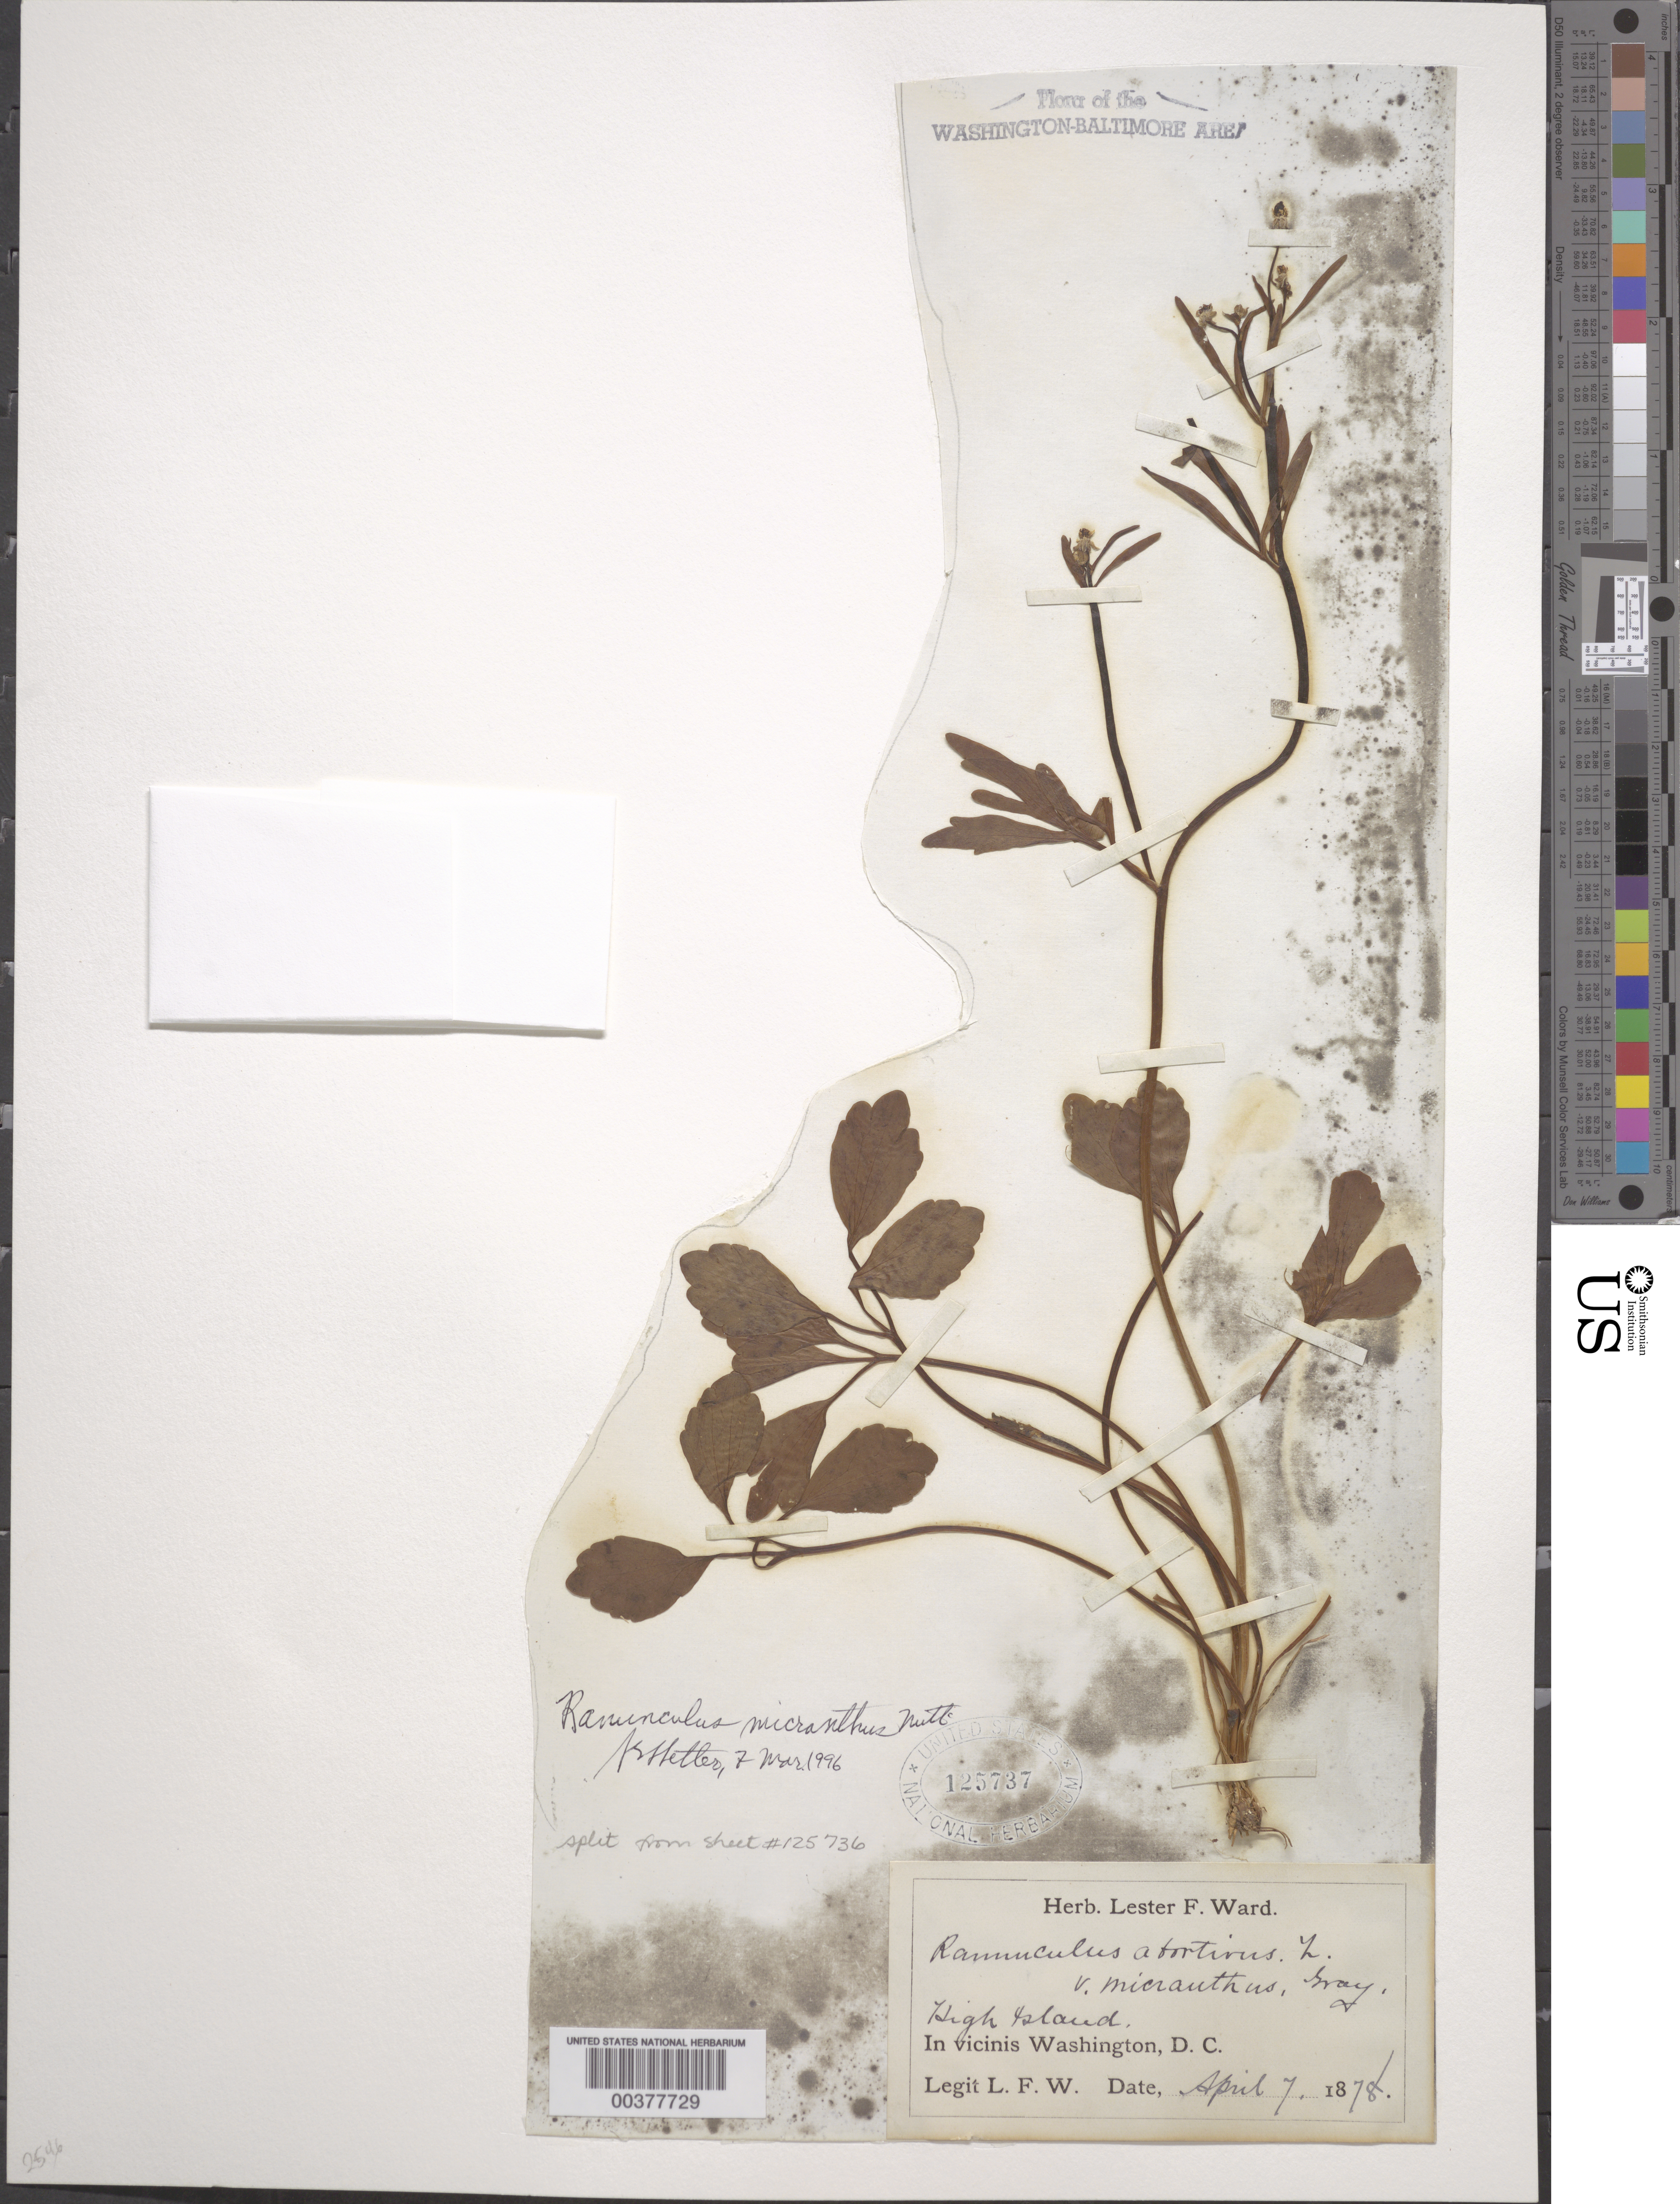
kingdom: Plantae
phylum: Tracheophyta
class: Magnoliopsida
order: Ranunculales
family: Ranunculaceae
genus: Ranunculus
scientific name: Ranunculus micranthus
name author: Nutt.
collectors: L. F. Ward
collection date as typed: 07 Apr 1878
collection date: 1878-04-07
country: United States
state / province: Maryland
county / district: Montgomery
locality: High Island C. & O. Canal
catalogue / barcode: US 125737